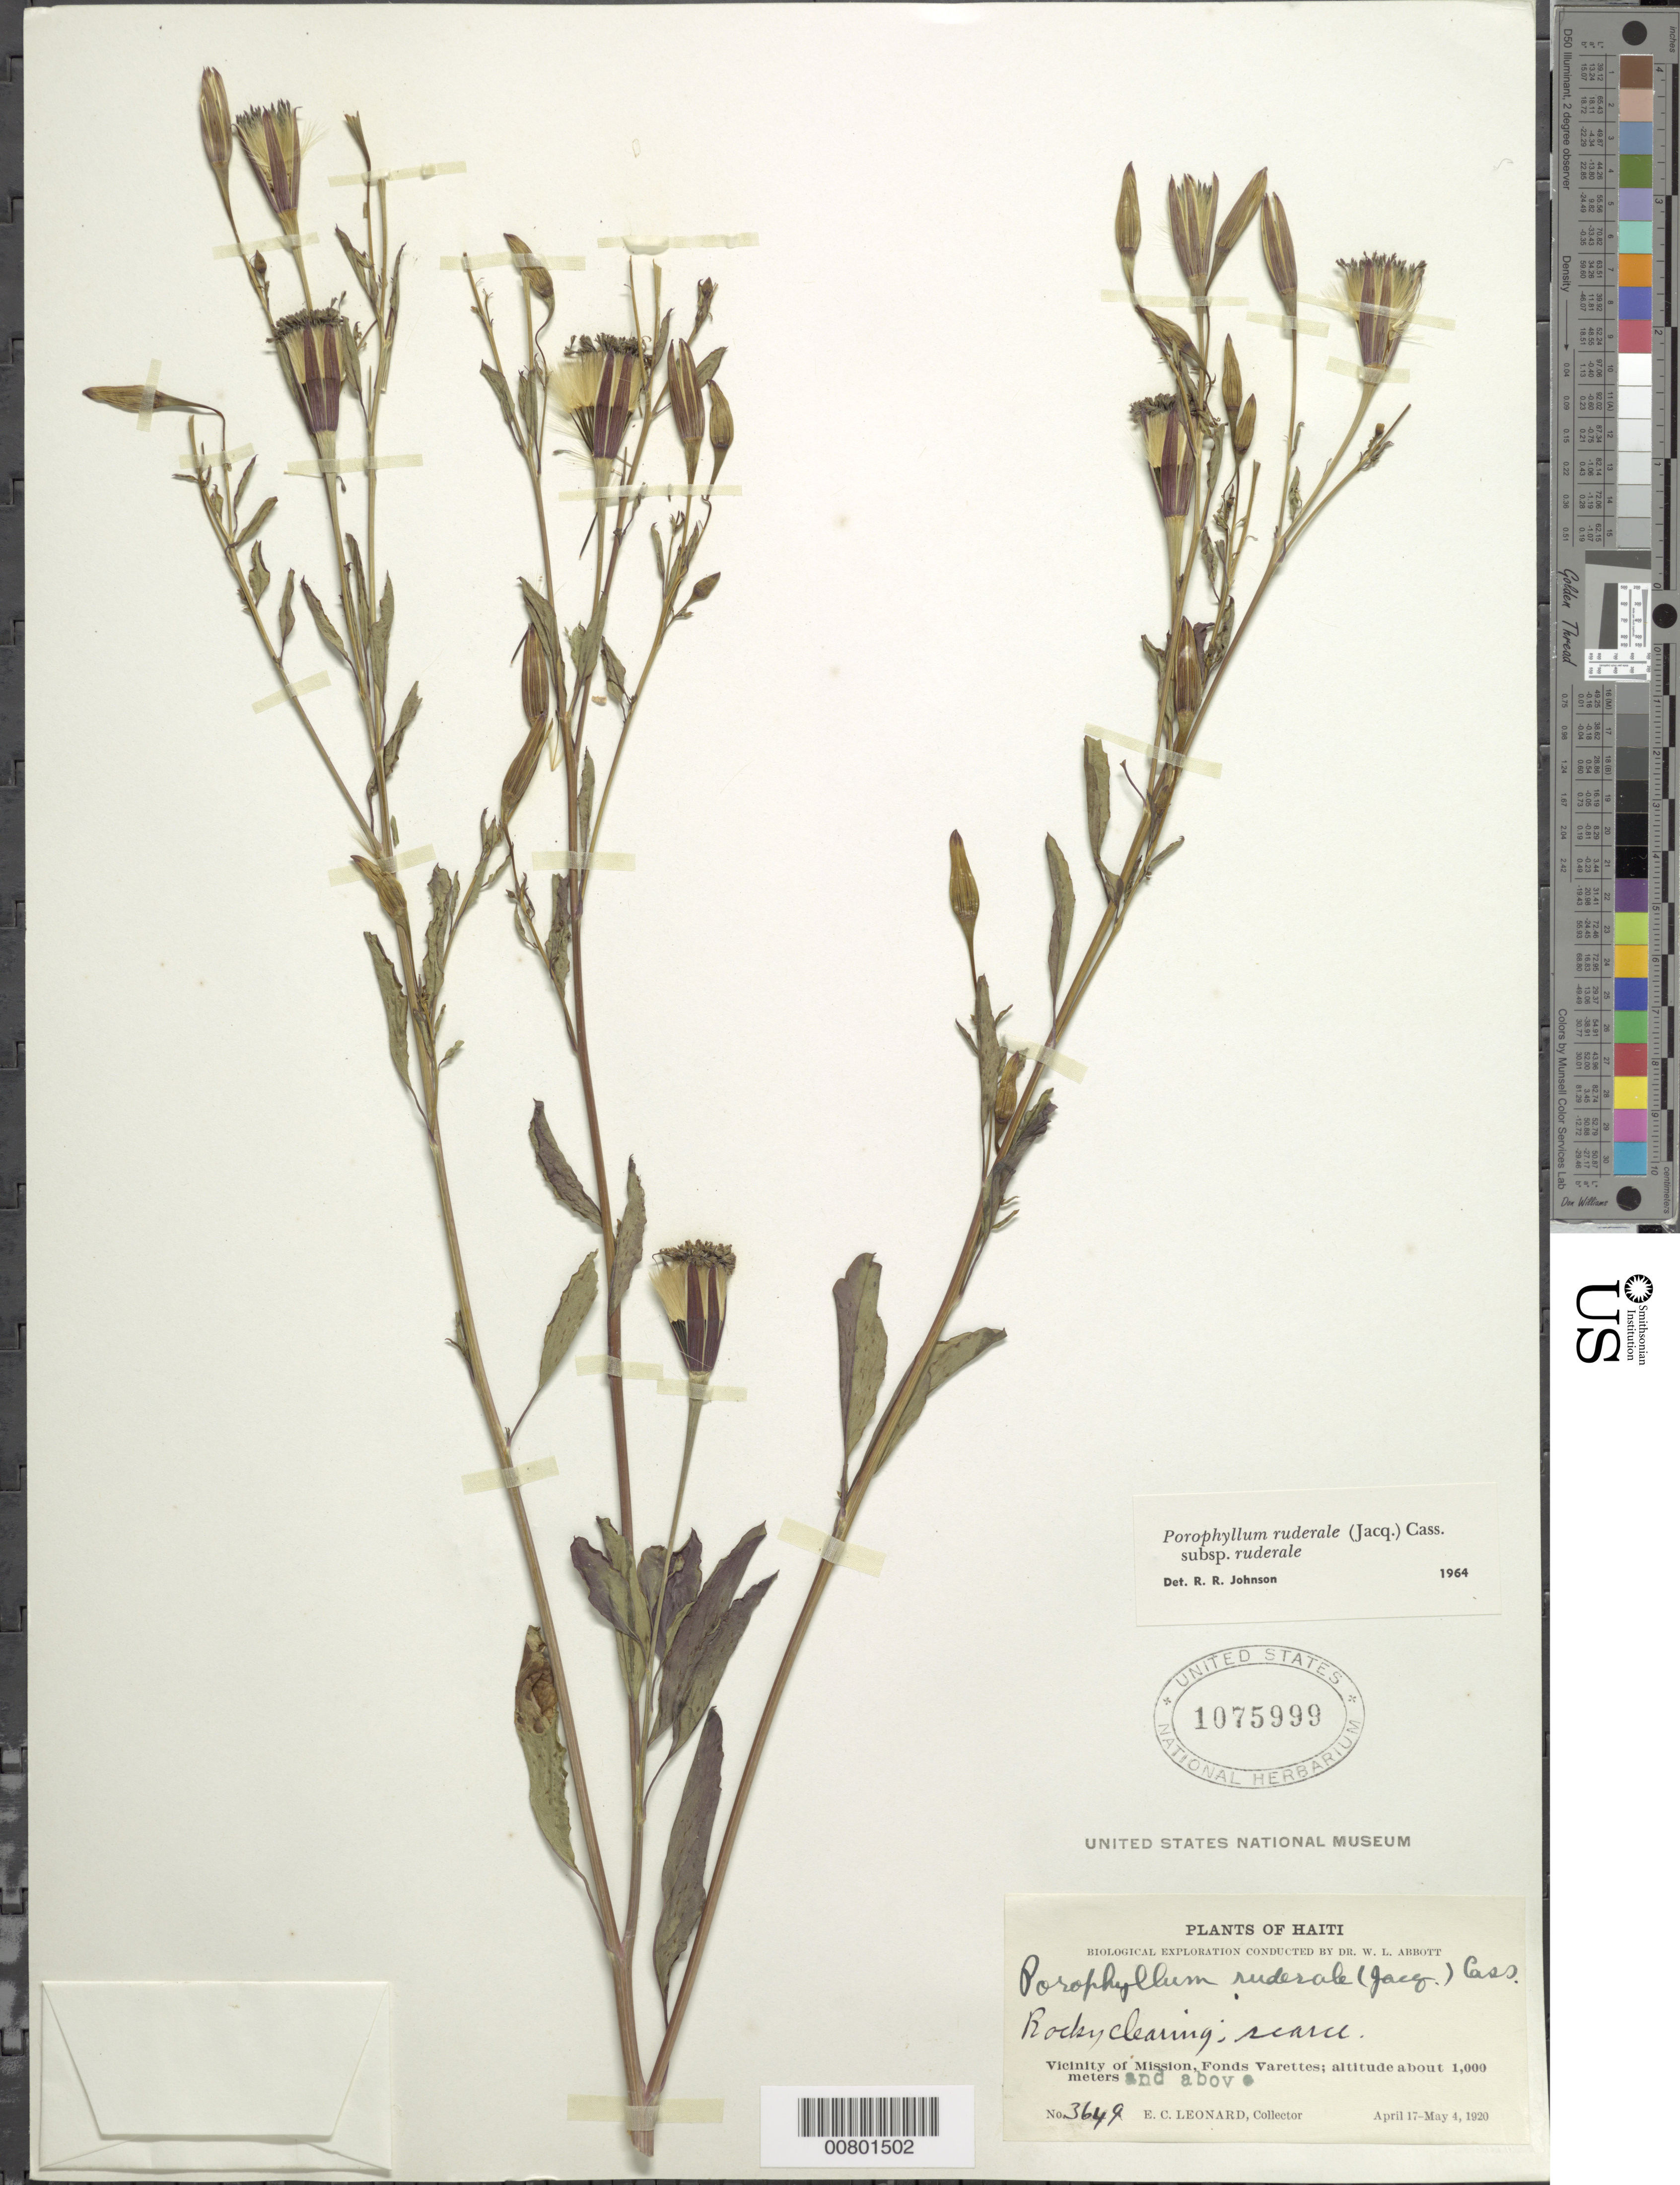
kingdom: Plantae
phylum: Tracheophyta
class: Magnoliopsida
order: Asterales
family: Asteraceae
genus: Porophyllum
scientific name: Porophyllum ruderale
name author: (Jacq.) Cass.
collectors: E. C. Leonard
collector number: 3649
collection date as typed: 17 Apr 1920 to 04 May 1920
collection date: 1920-04-17/1920-05-04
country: Haiti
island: Hispaniola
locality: Rocky clearing. Vicinity of Mission, Fonds Varettes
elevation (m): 1000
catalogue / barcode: US 1075999